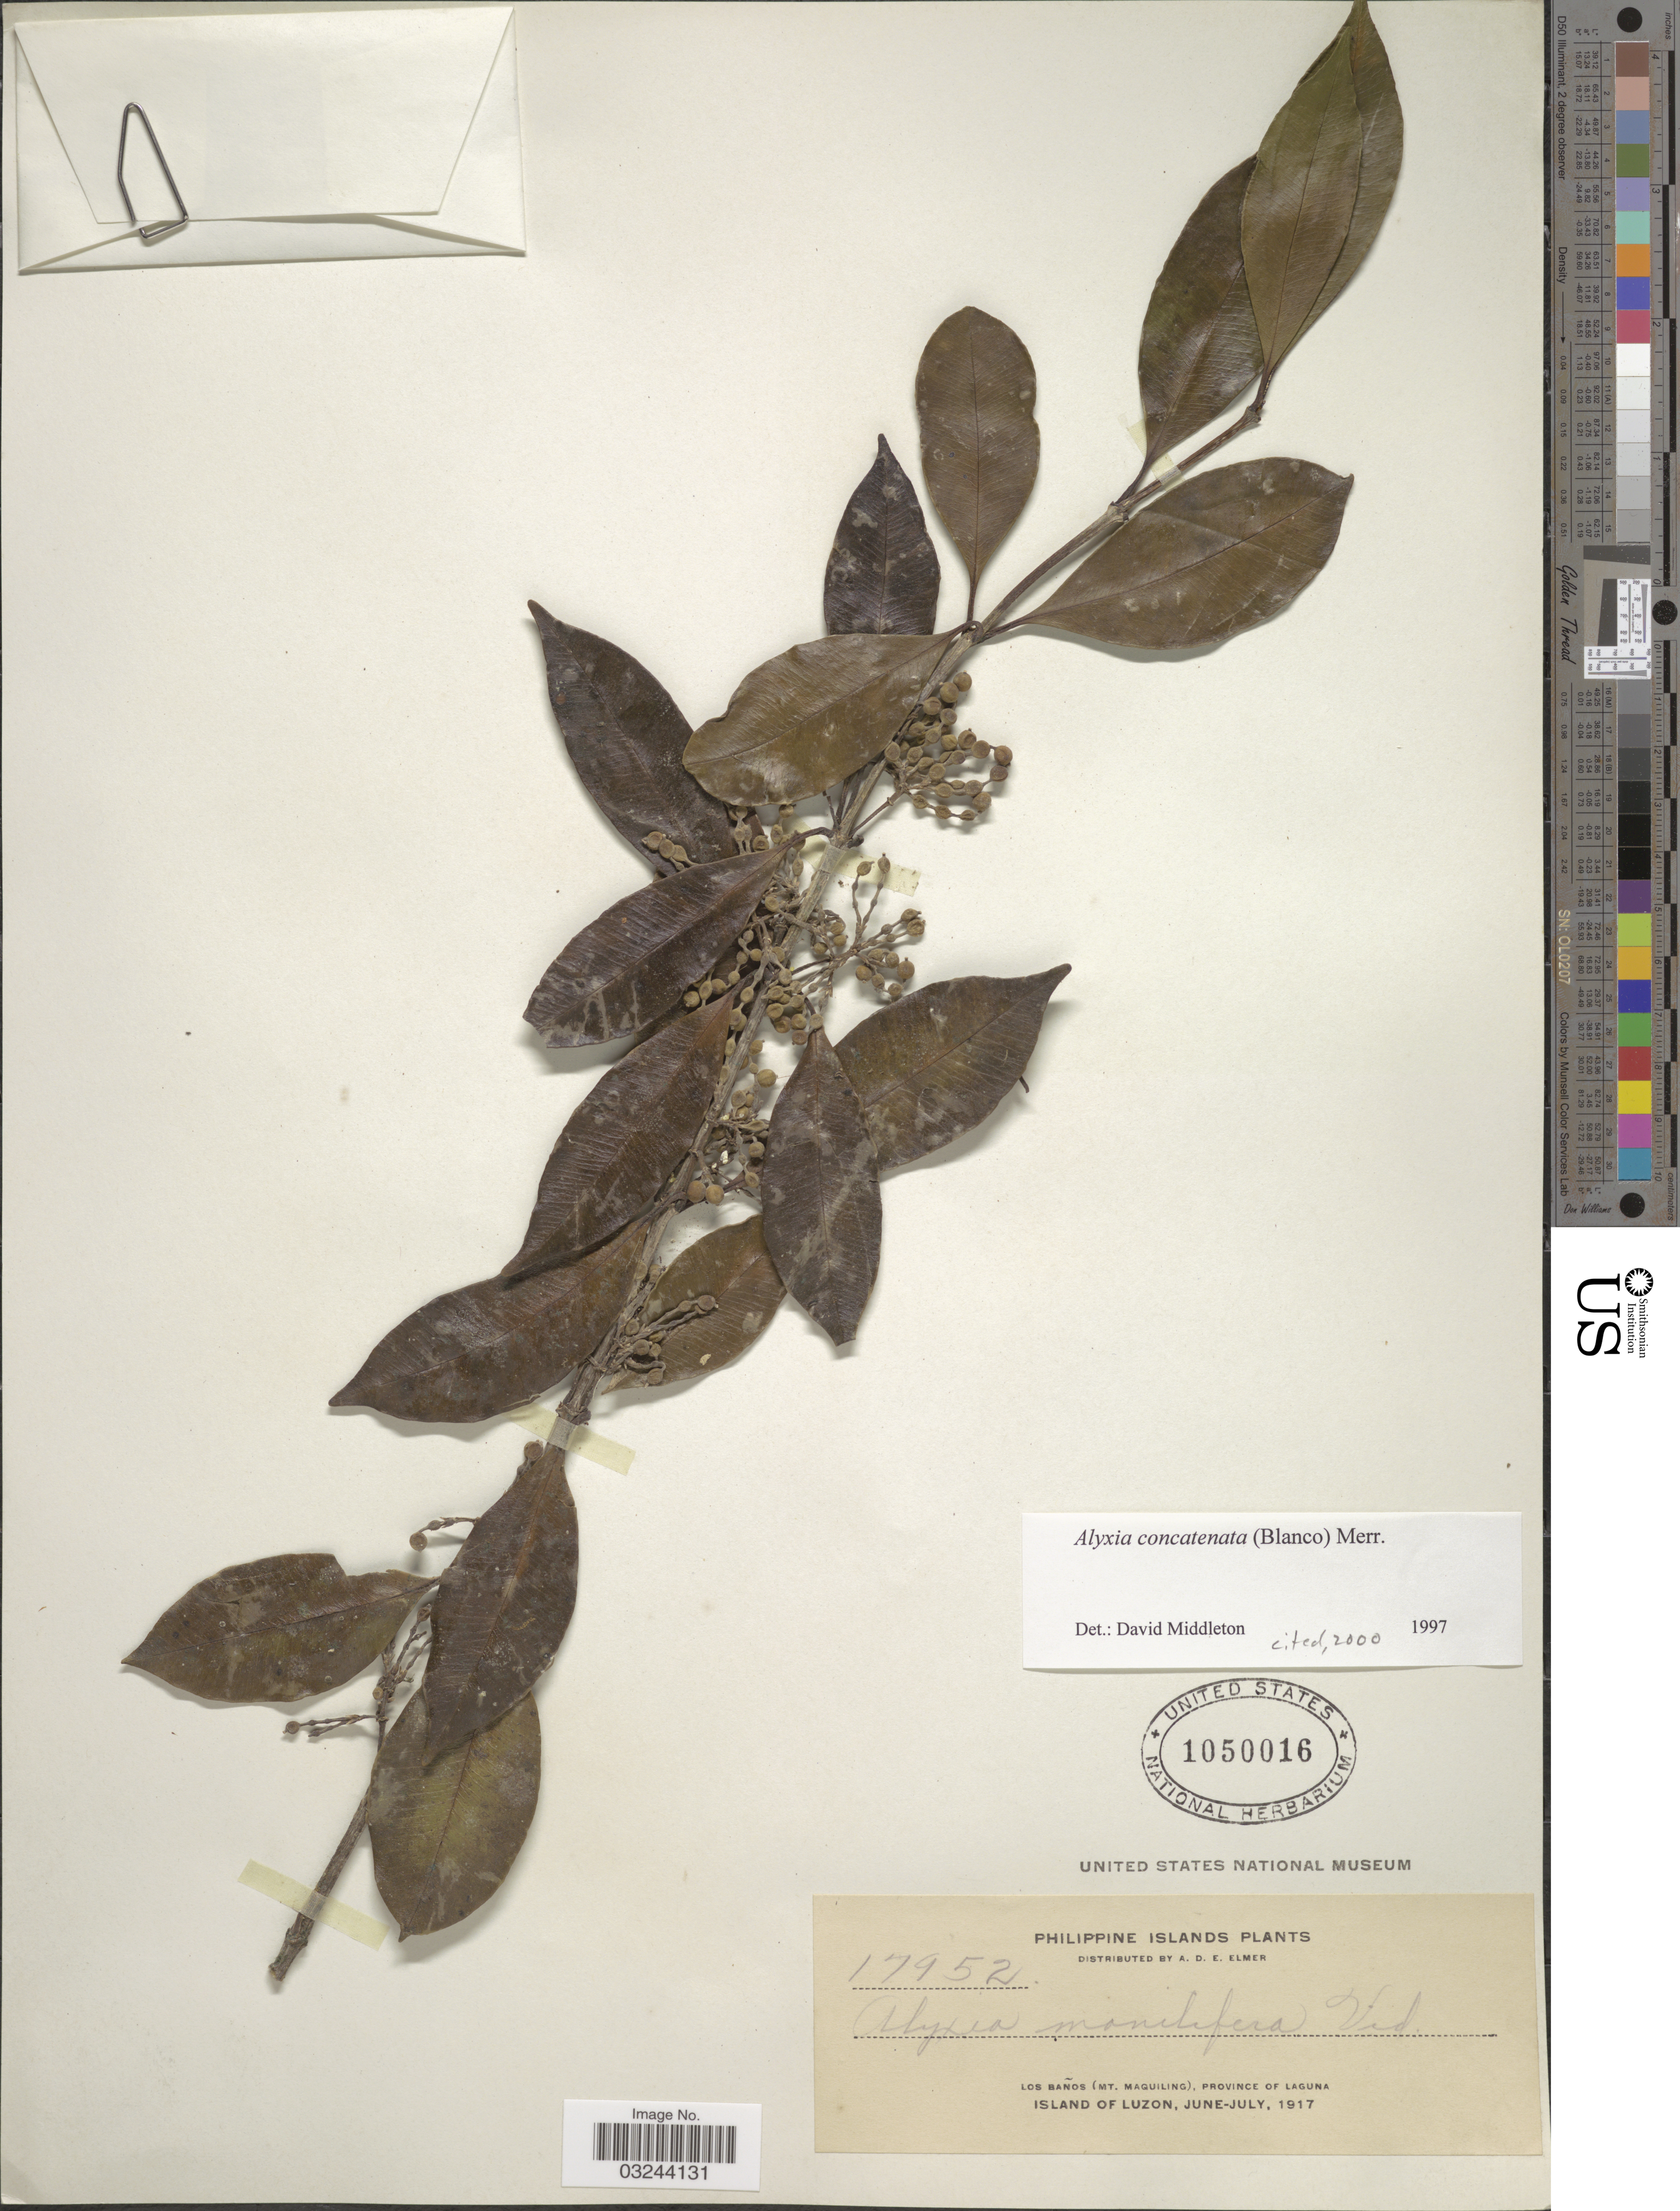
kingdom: Plantae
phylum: Tracheophyta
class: Magnoliopsida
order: Gentianales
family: Apocynaceae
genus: Alyxia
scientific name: Alyxia concatenata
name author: (Blanco) Merr.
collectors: A. D. E. Elmer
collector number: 17952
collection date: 1917-06/1917-07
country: Philippines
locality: Philippine Islands, Los Baños (Mt. Maquiling), Province of Laguna, Island of Luzon.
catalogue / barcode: US 1050016